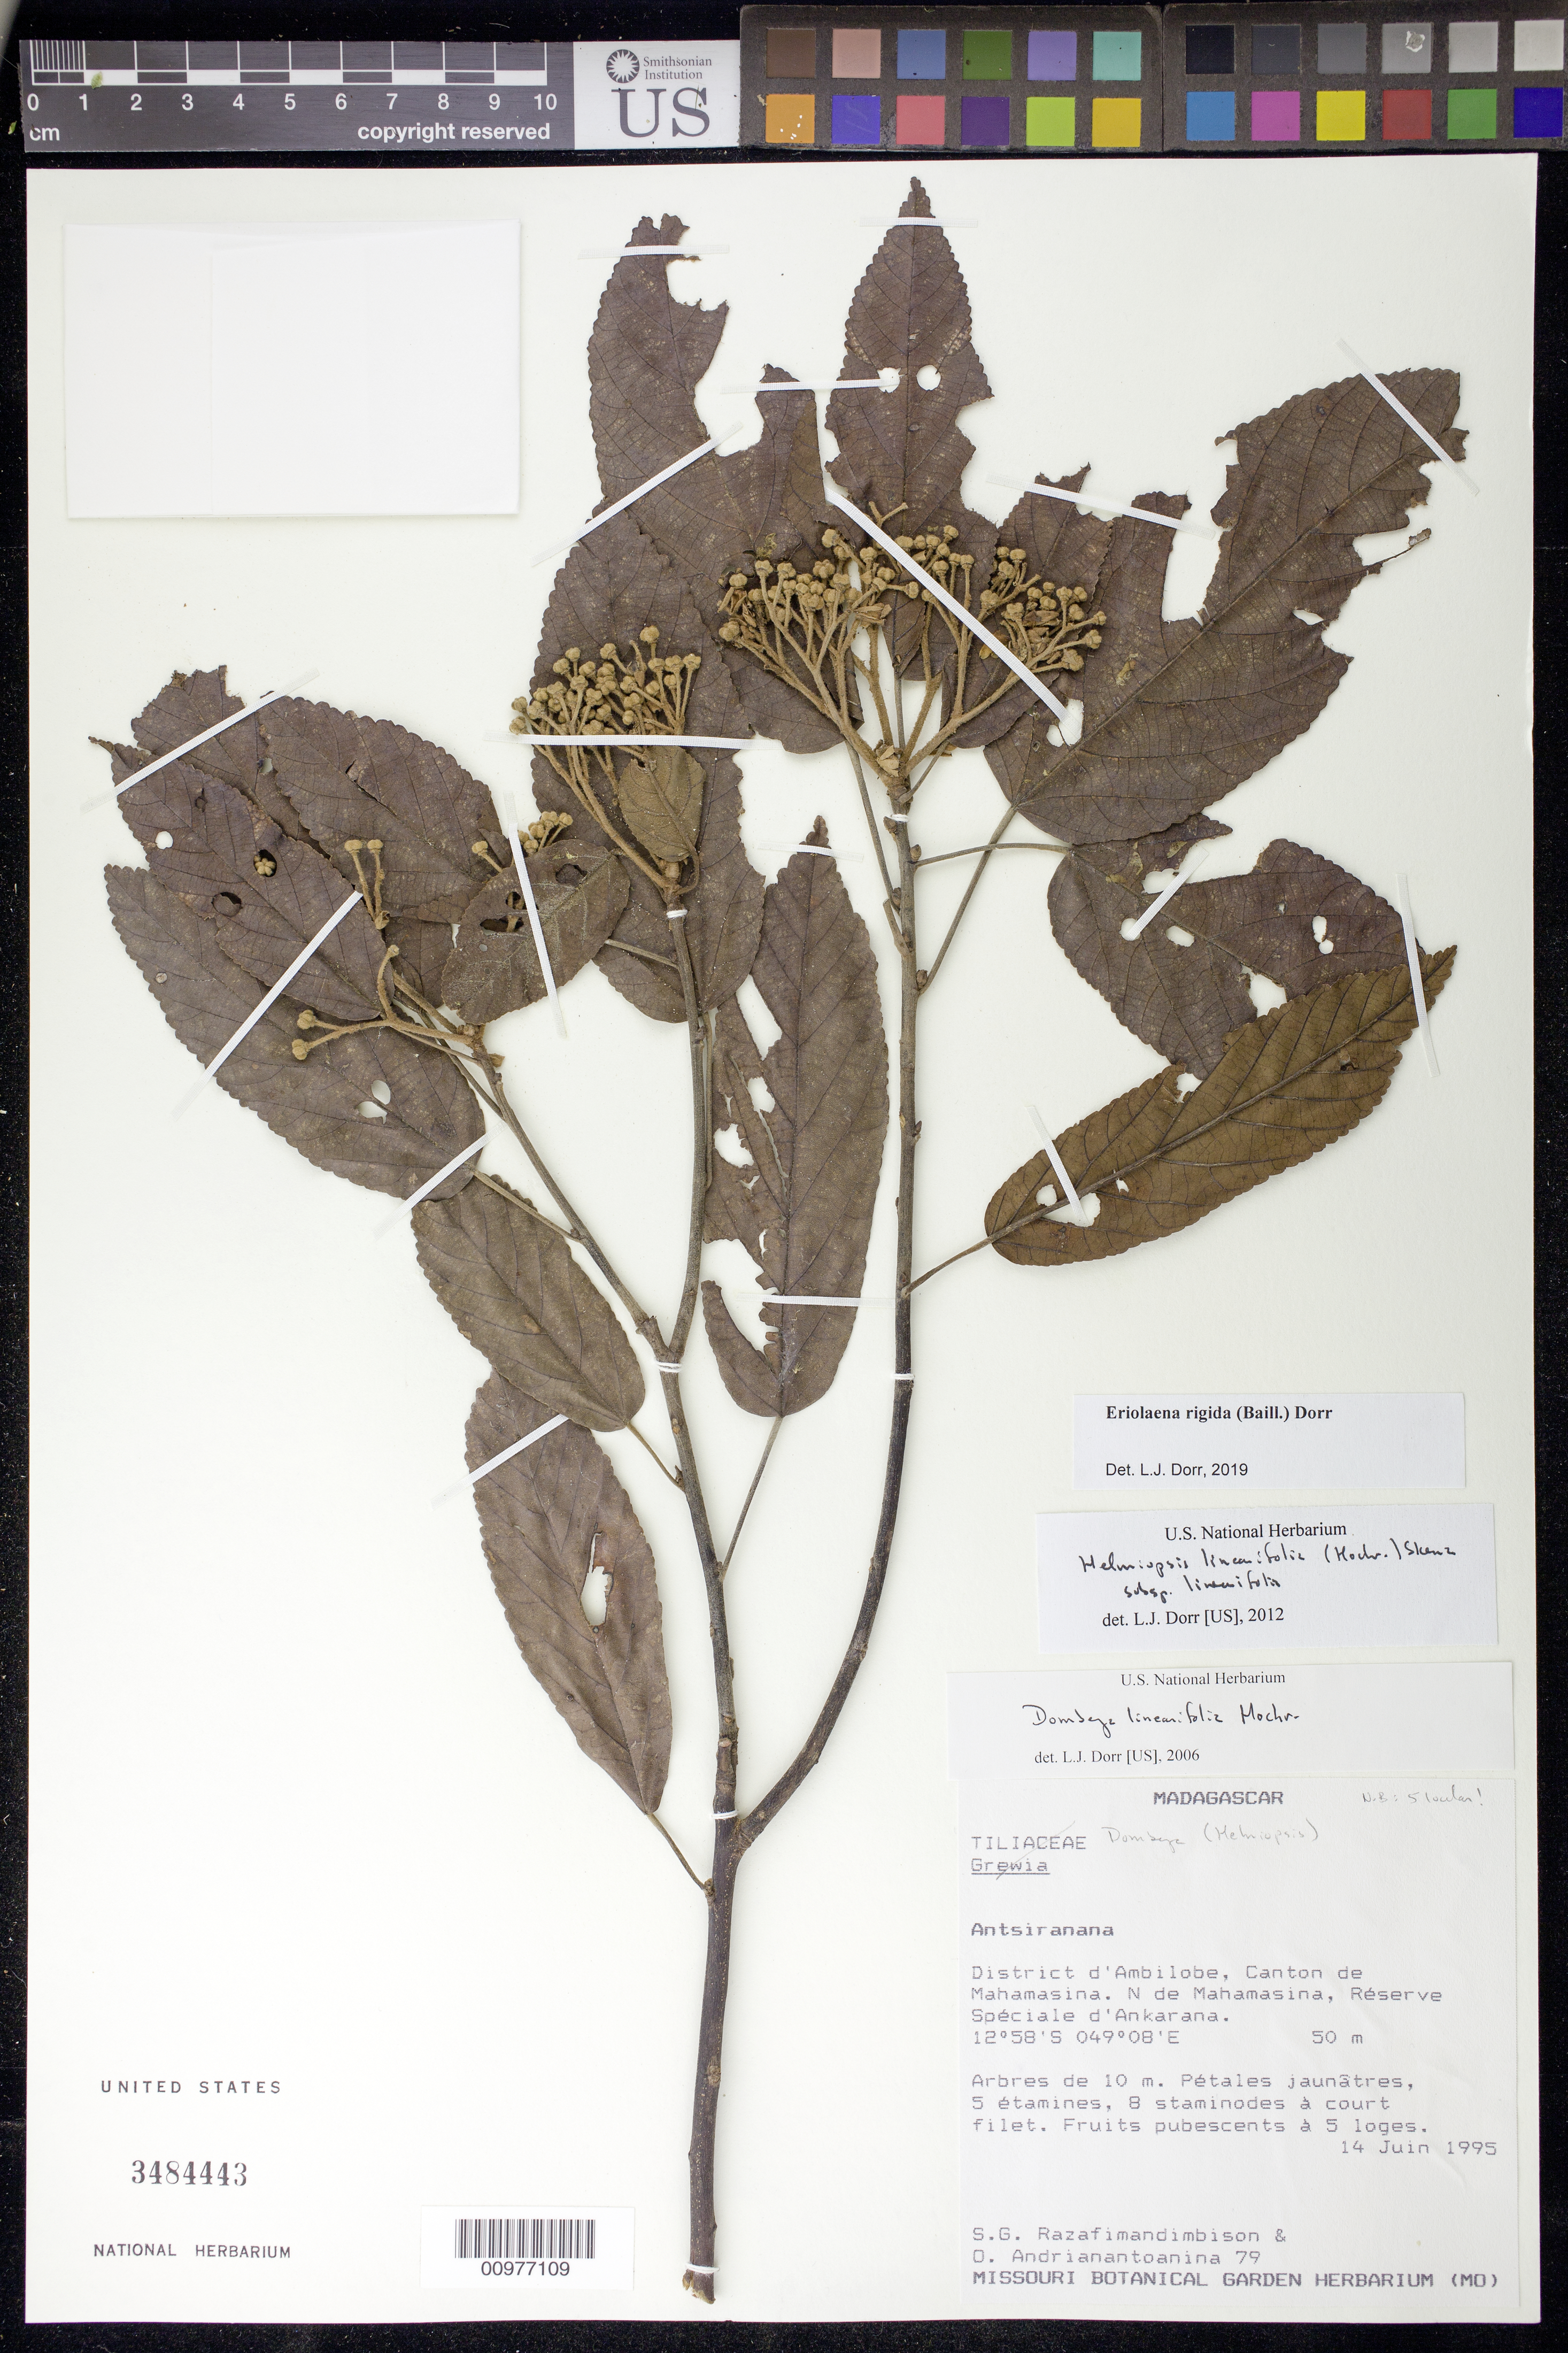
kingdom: Plantae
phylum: Tracheophyta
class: Magnoliopsida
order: Malvales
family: Malvaceae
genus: Eriolaena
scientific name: Eriolaena rigida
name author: (Baill.) Dorr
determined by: Dorr, L. J., (BOT), Smithsonian Institution - National Museum of Natural History (UNITED STATES)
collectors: S. Razafimandimbison & O. Andrianantoanina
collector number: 79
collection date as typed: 14 Juin 1995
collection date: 1995-06-14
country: Madagascar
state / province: Diana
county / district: Ambilobe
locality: Canton de Mahamasina. N de Mahamasina, Reserve Speciale d'Andarana.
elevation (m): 50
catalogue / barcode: US 3484443